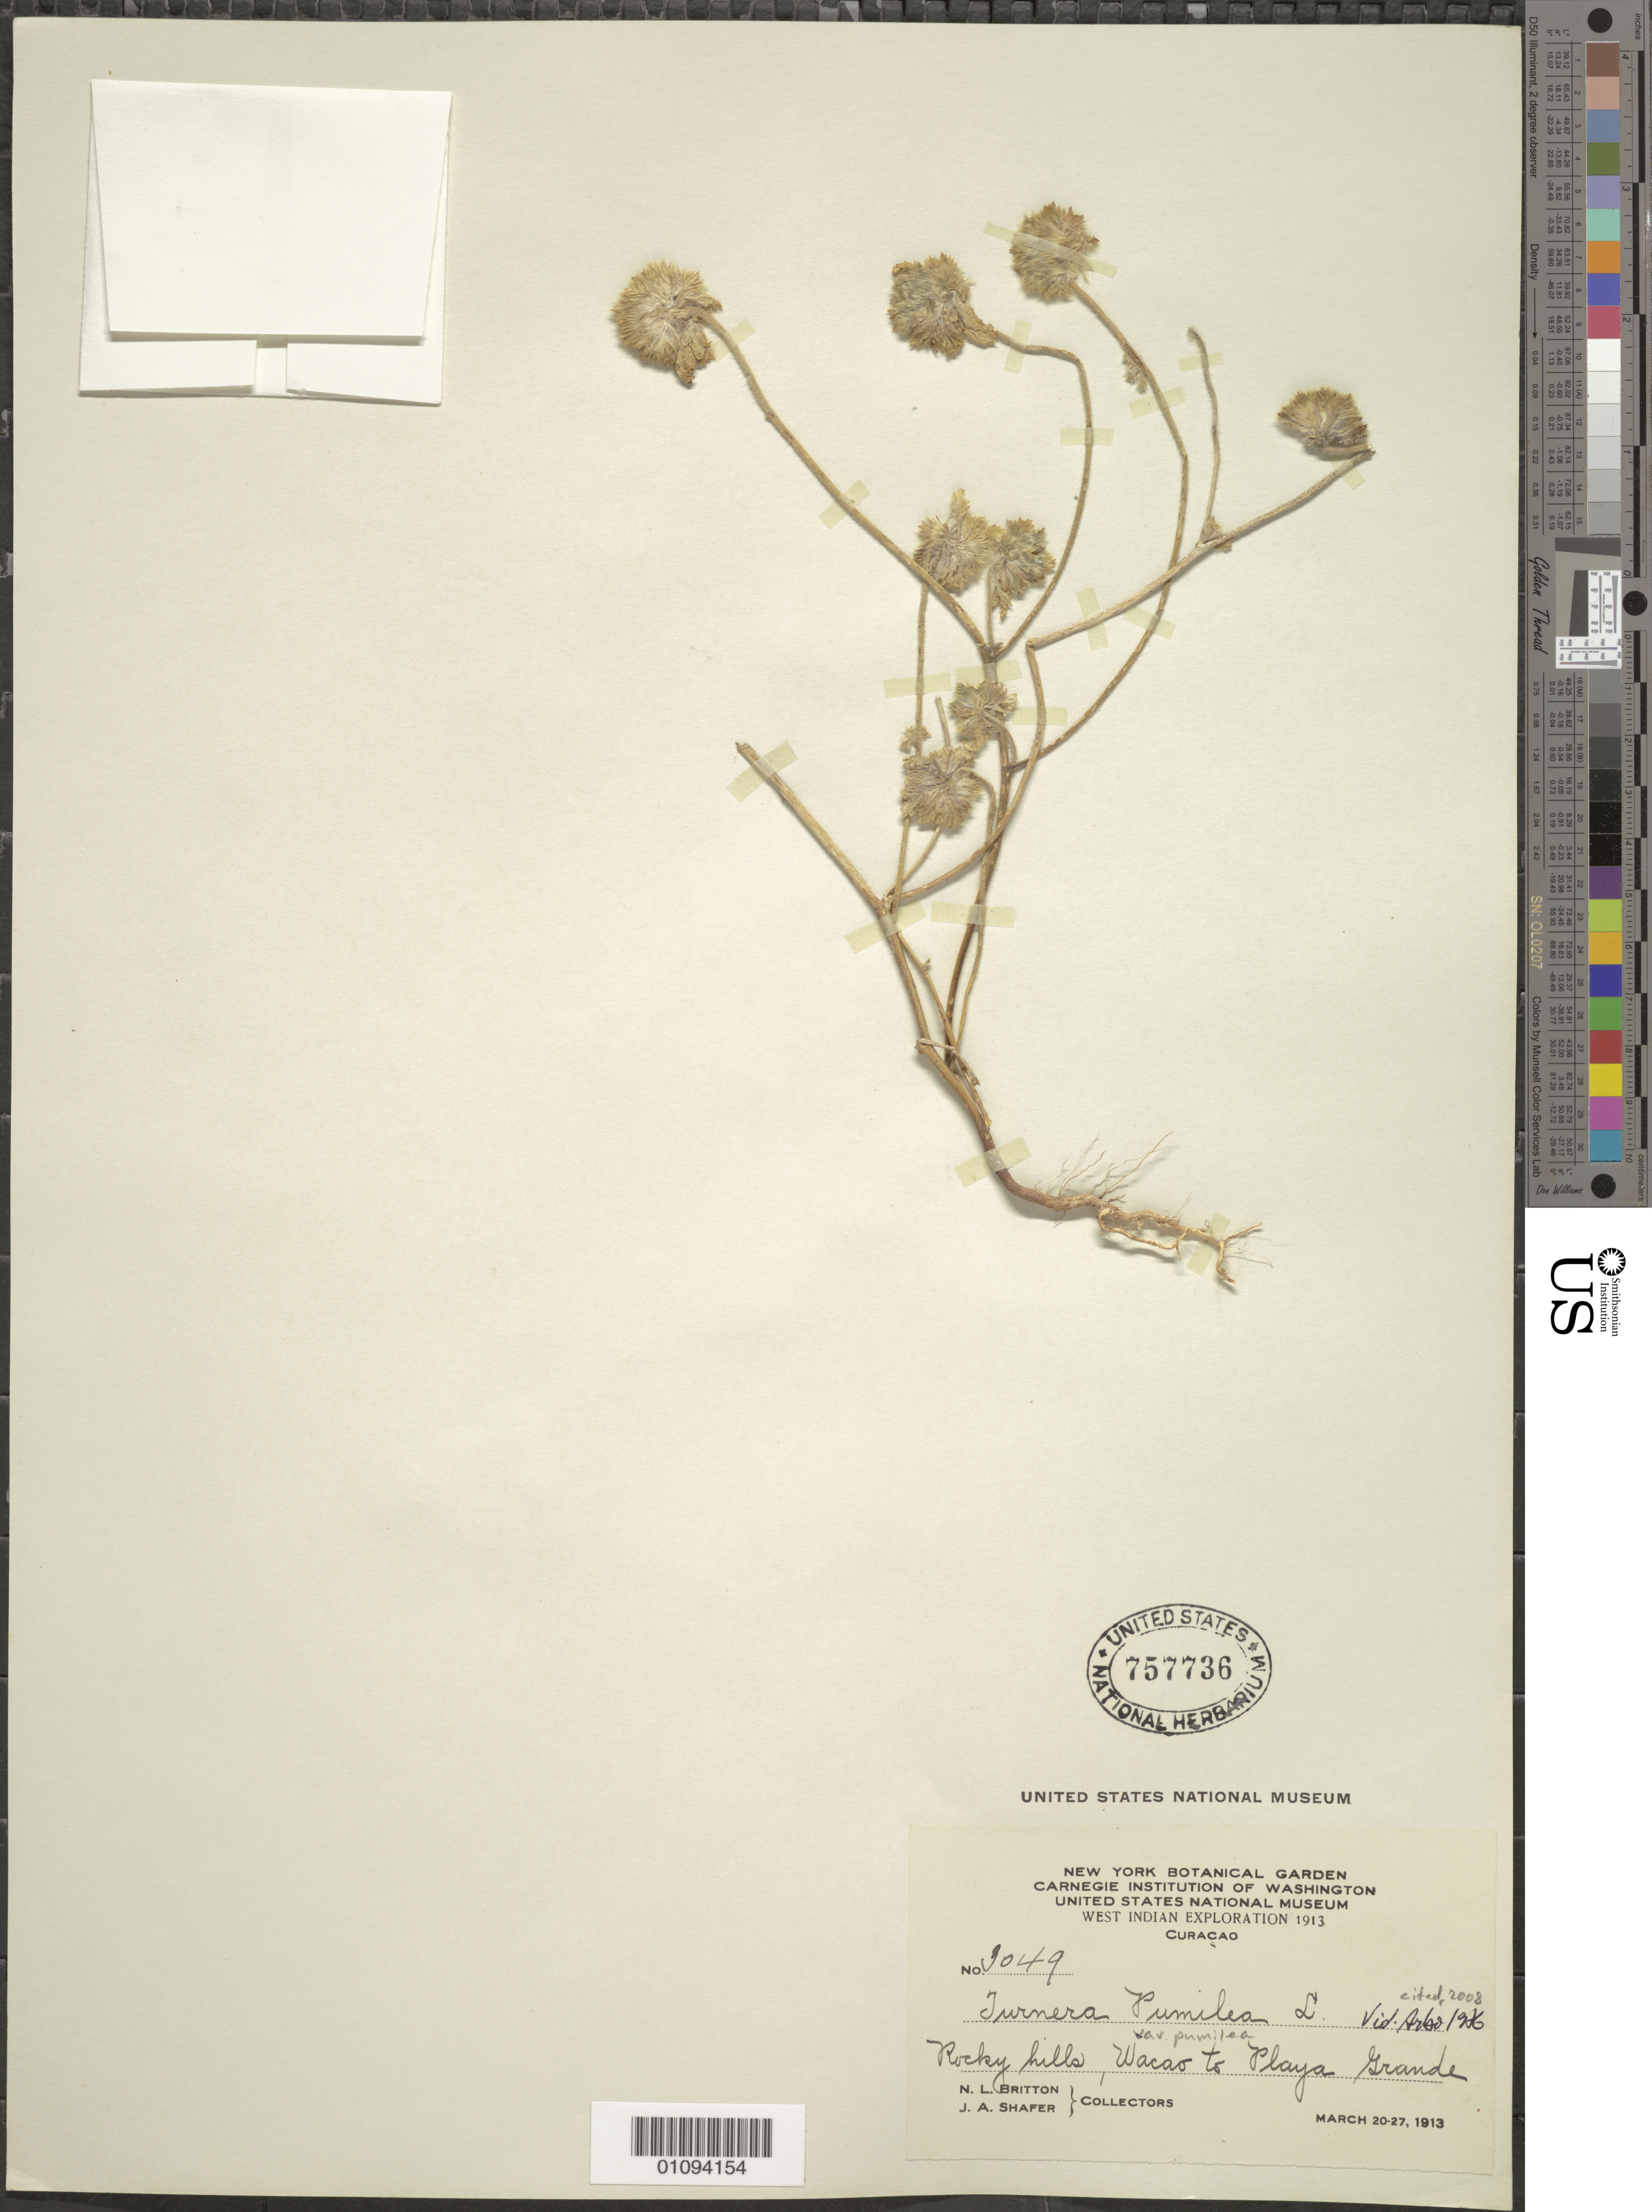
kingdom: Plantae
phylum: Tracheophyta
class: Magnoliopsida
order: Malpighiales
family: Turneraceae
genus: Turnera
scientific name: Turnera pumilea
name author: L.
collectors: N. Britton & J. A. Shafer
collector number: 3049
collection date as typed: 20 Mar 1913 to 27 Mar 1913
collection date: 1913-03-20/1913-03-27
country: Curaçao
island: Curaçao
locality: Wacao to Playa Grande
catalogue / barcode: US 757736